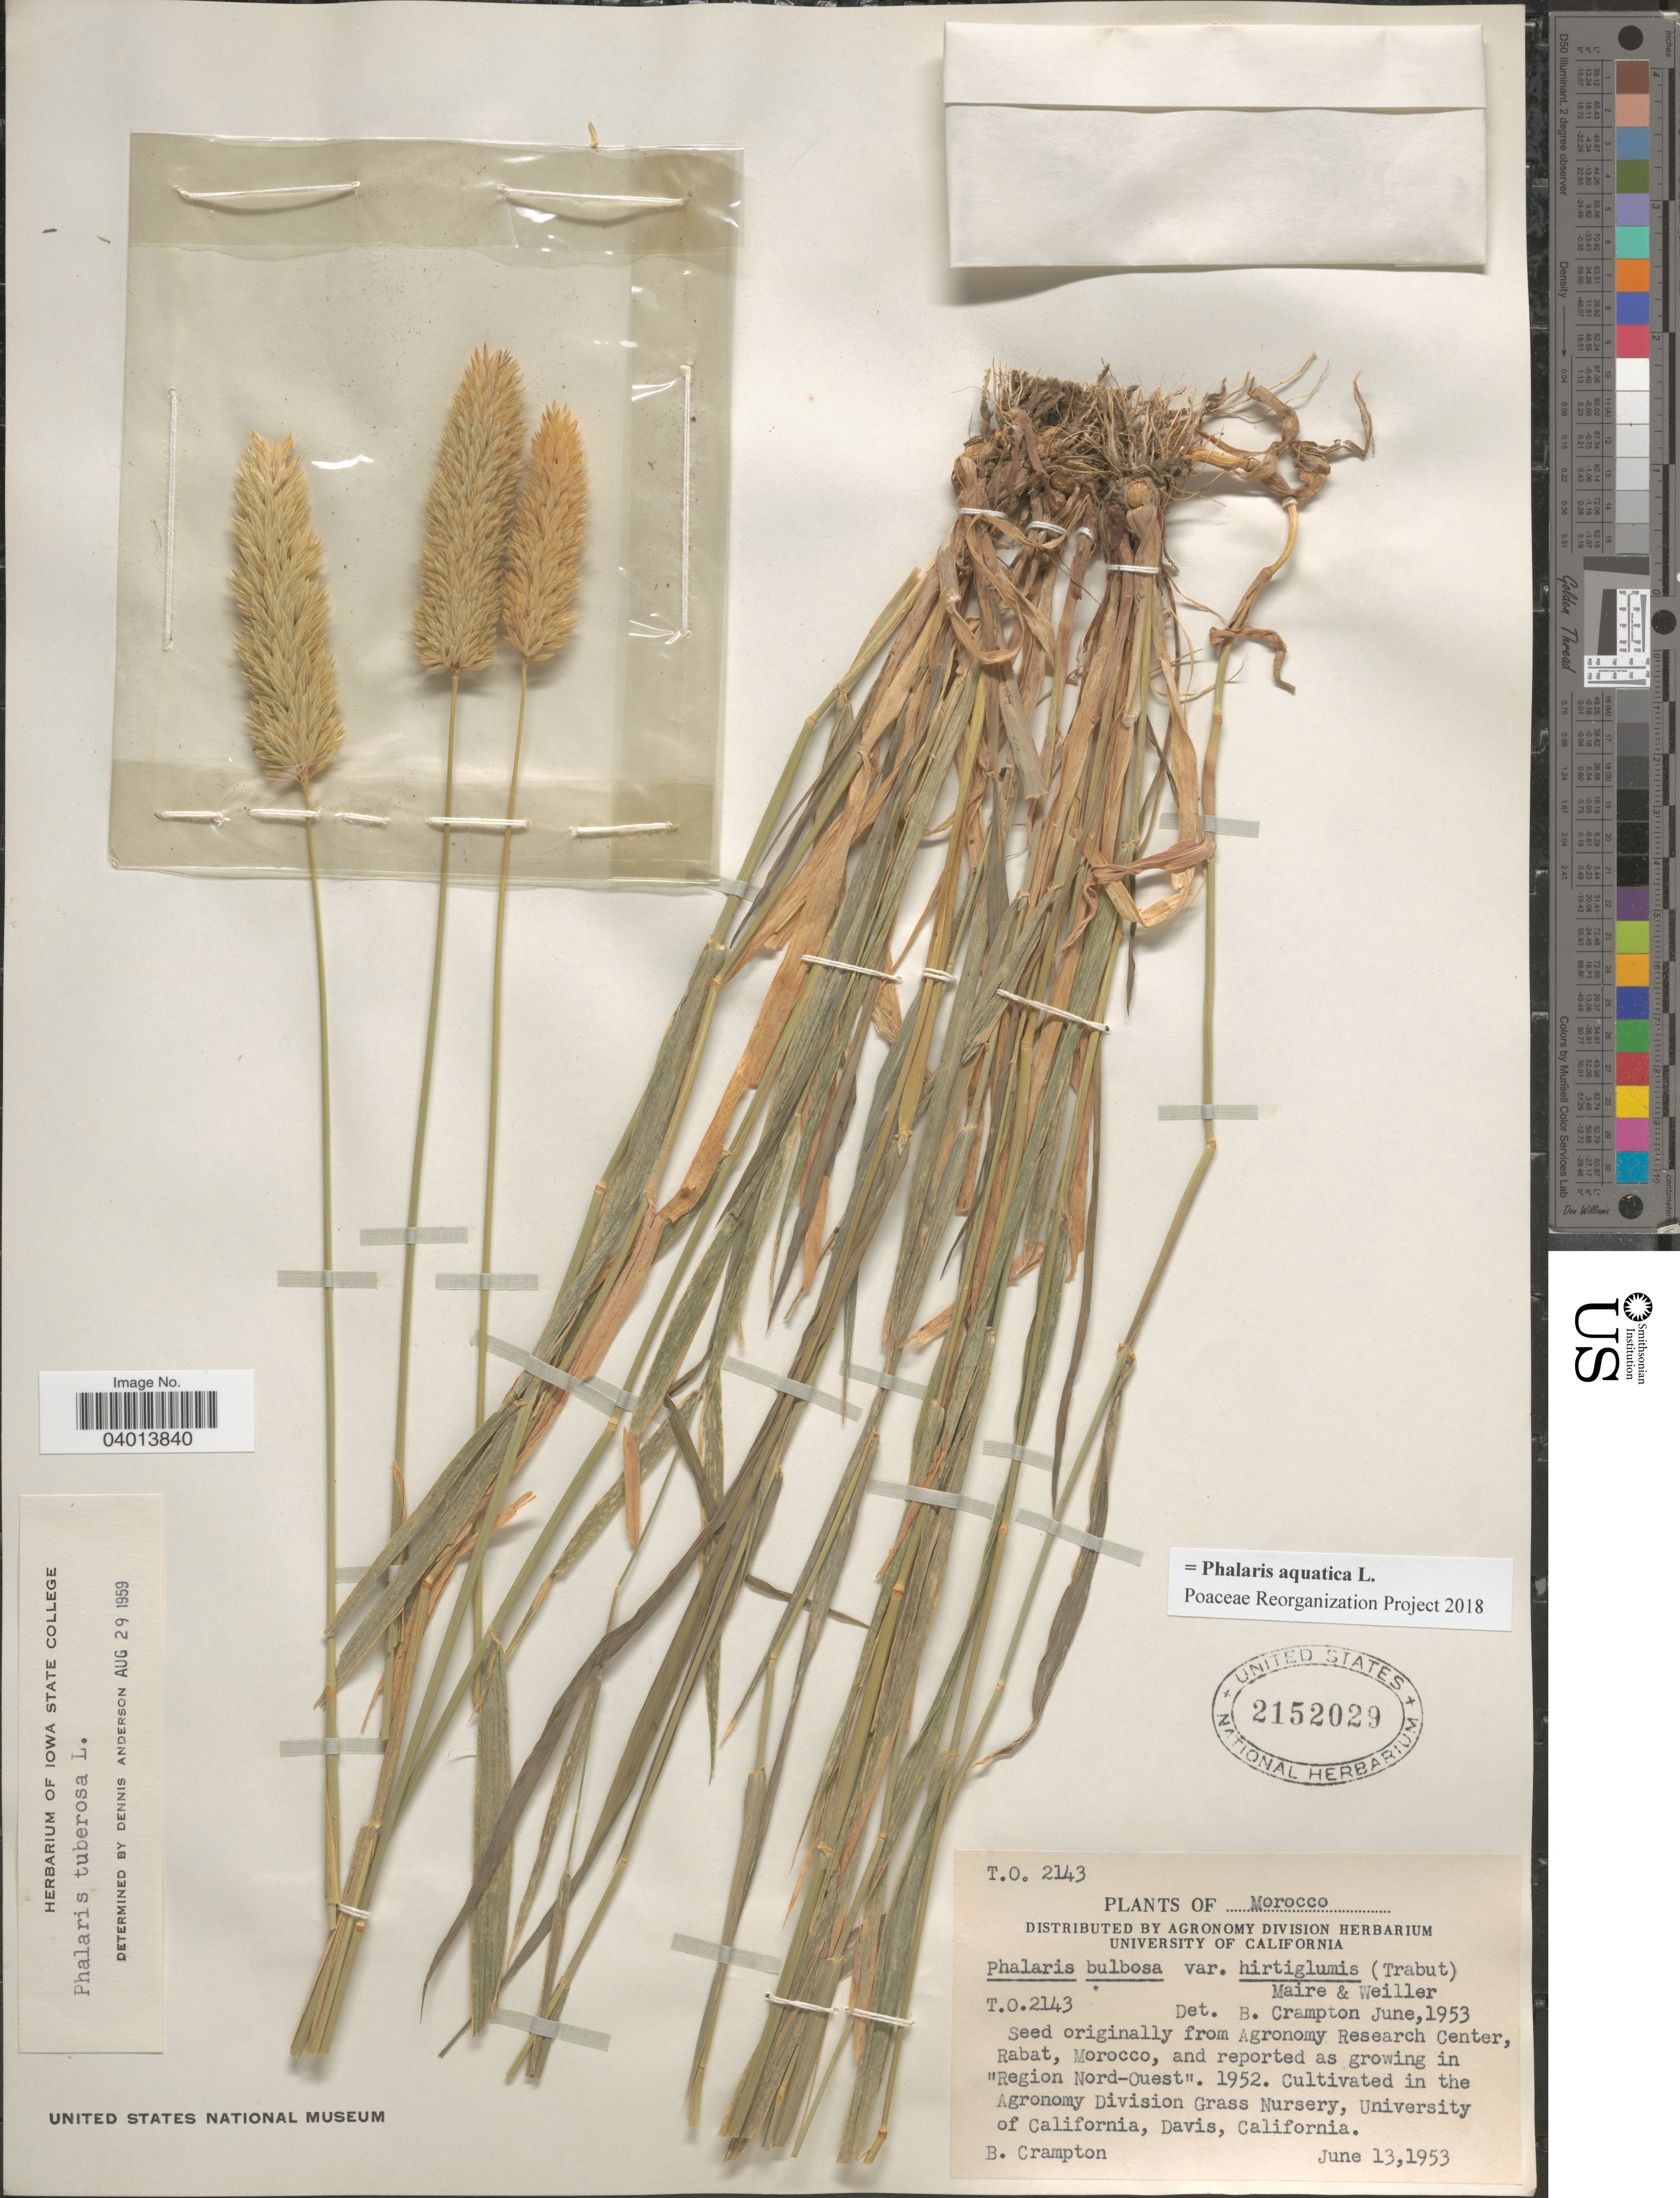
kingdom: Plantae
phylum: Tracheophyta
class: Liliopsida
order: Poales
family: Poaceae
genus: Phalaris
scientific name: Phalaris aquatica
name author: L.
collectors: B. Crampton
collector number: T.O. 2143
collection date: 1953-06-13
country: United States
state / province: California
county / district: Yolo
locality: In the Agronomy Division Grass Nursery, University of California, Davis.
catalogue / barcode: US 2152029